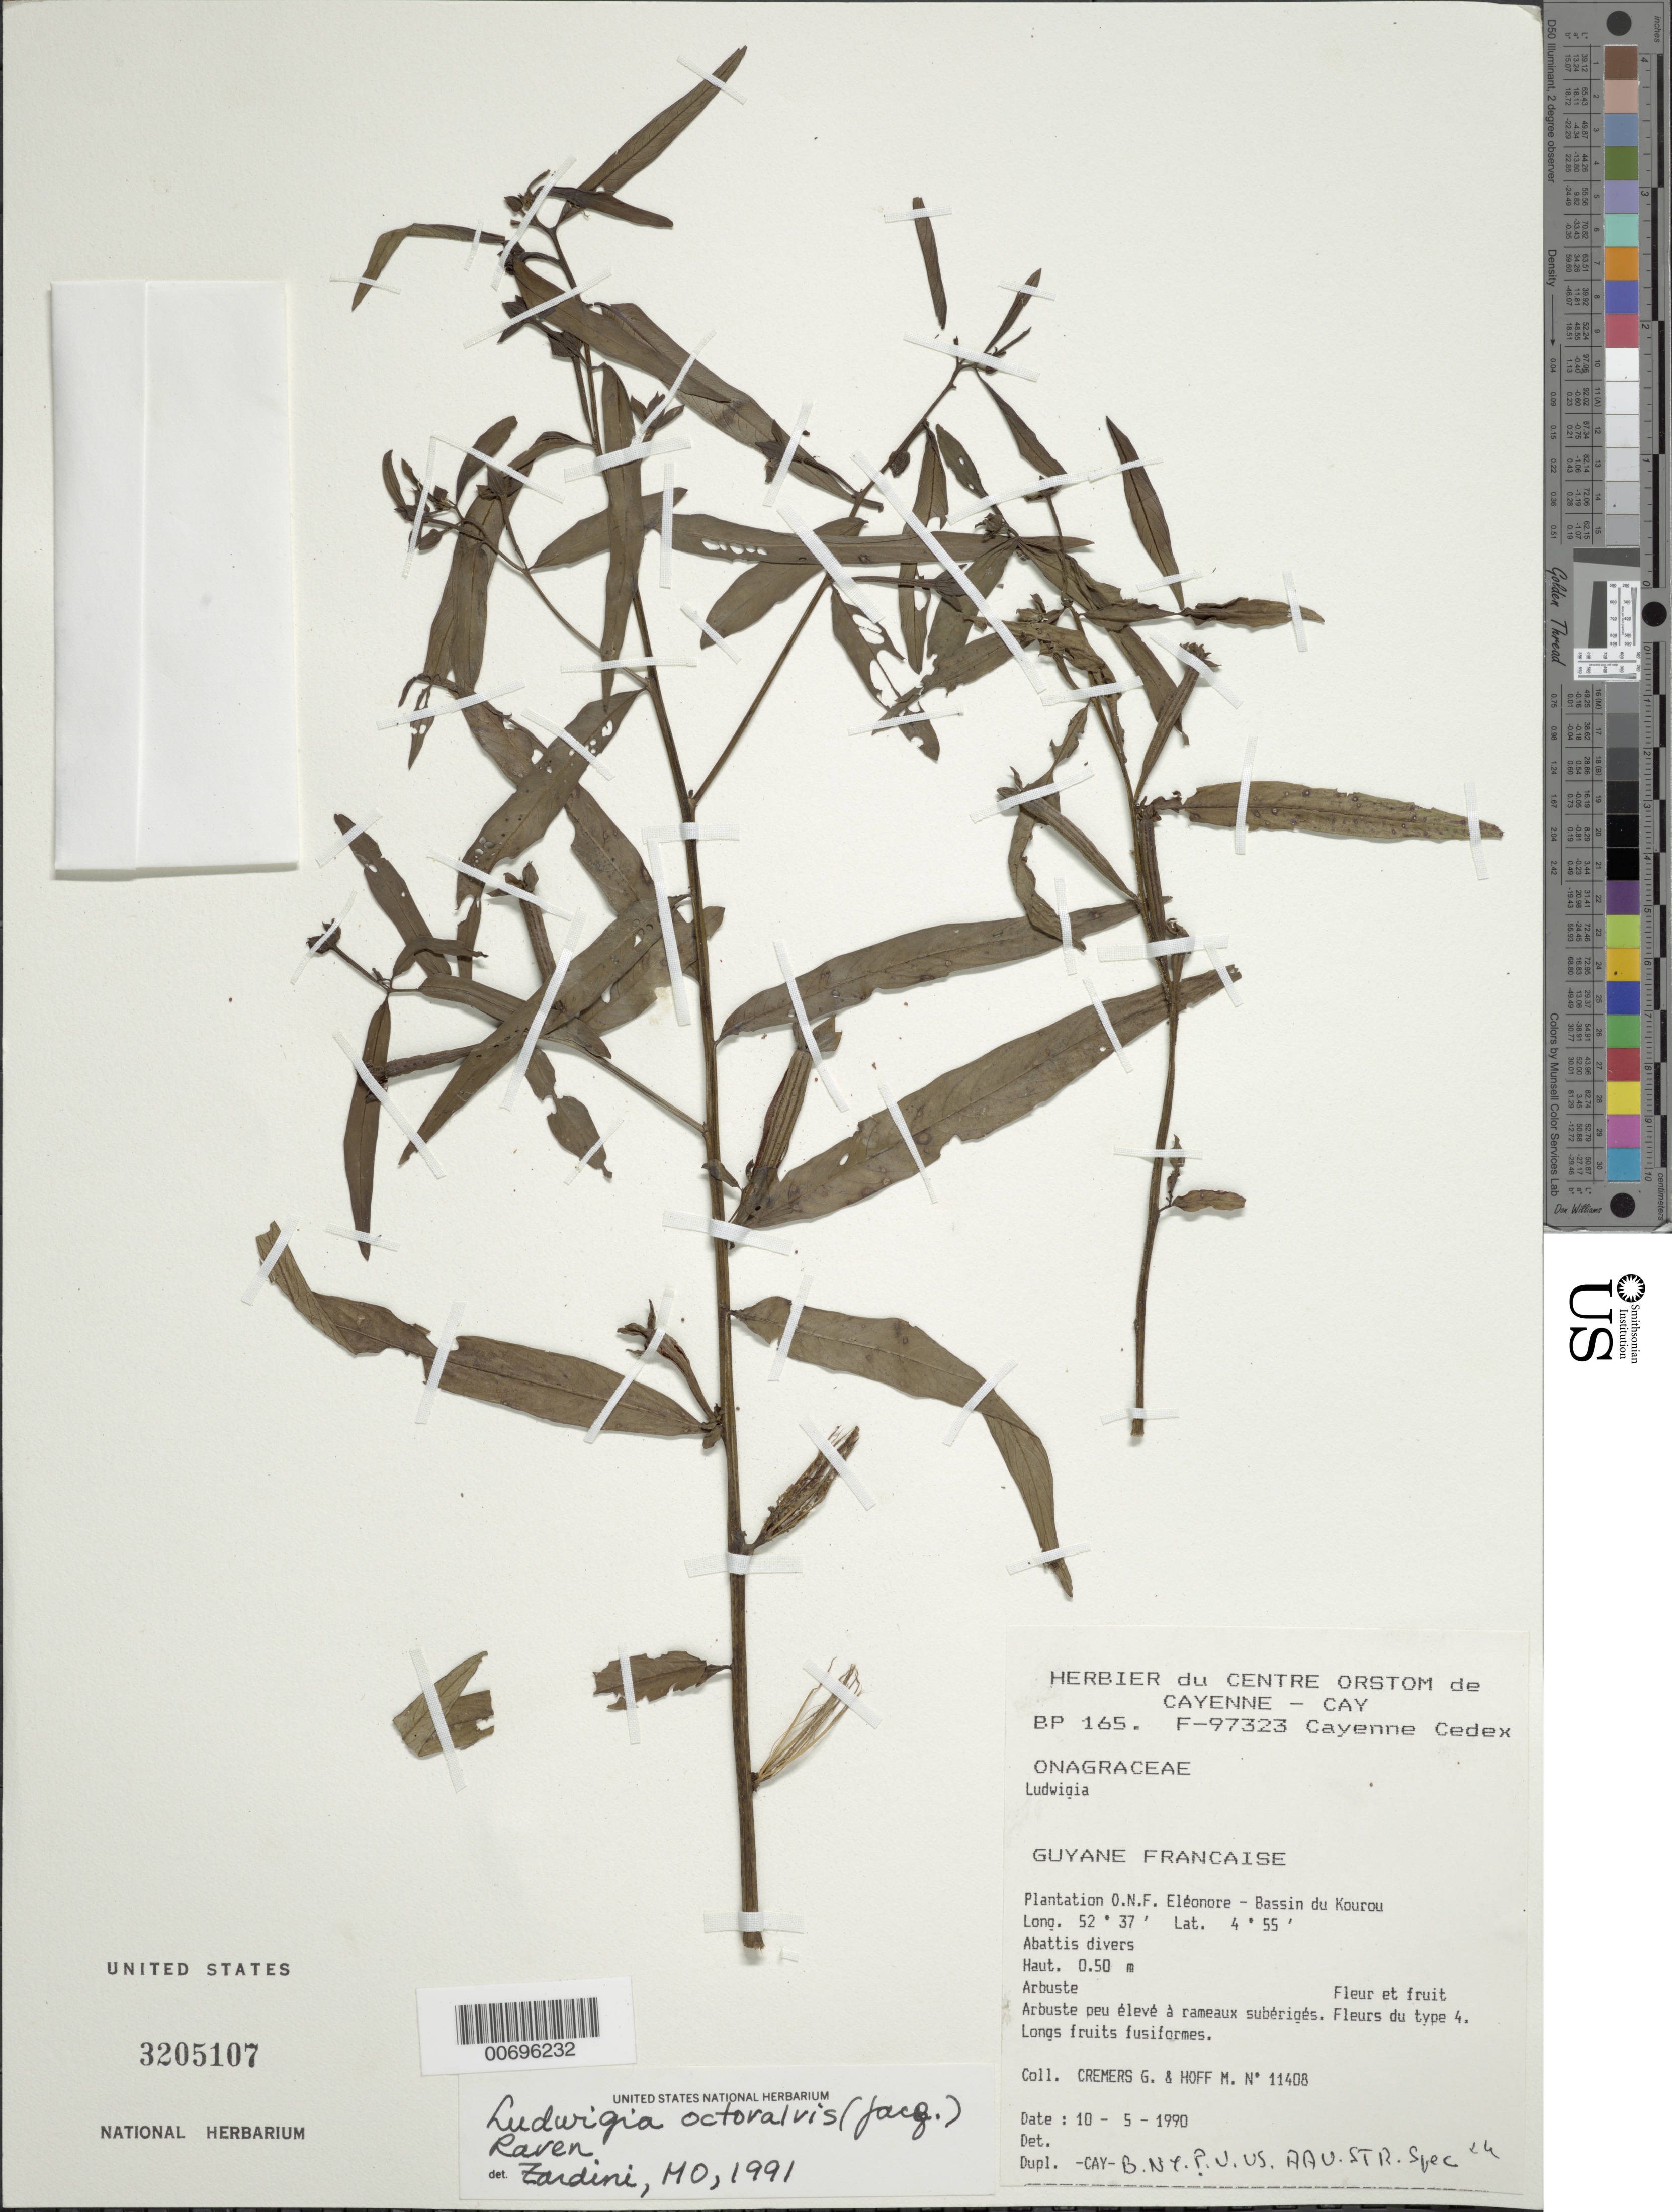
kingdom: Plantae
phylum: Tracheophyta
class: Magnoliopsida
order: Myrtales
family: Onagraceae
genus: Ludwigia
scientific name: Ludwigia octovalvis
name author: (Jacq.) P.H. Raven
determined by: Zardini, E. M.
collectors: G. Cremers & M. Hoff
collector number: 11408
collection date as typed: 10-May-90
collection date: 1990-05-10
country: French Guiana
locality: Plantation O.N.F. Eléonore, Bassin du Kourou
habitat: Abattis divers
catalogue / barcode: US 3205107